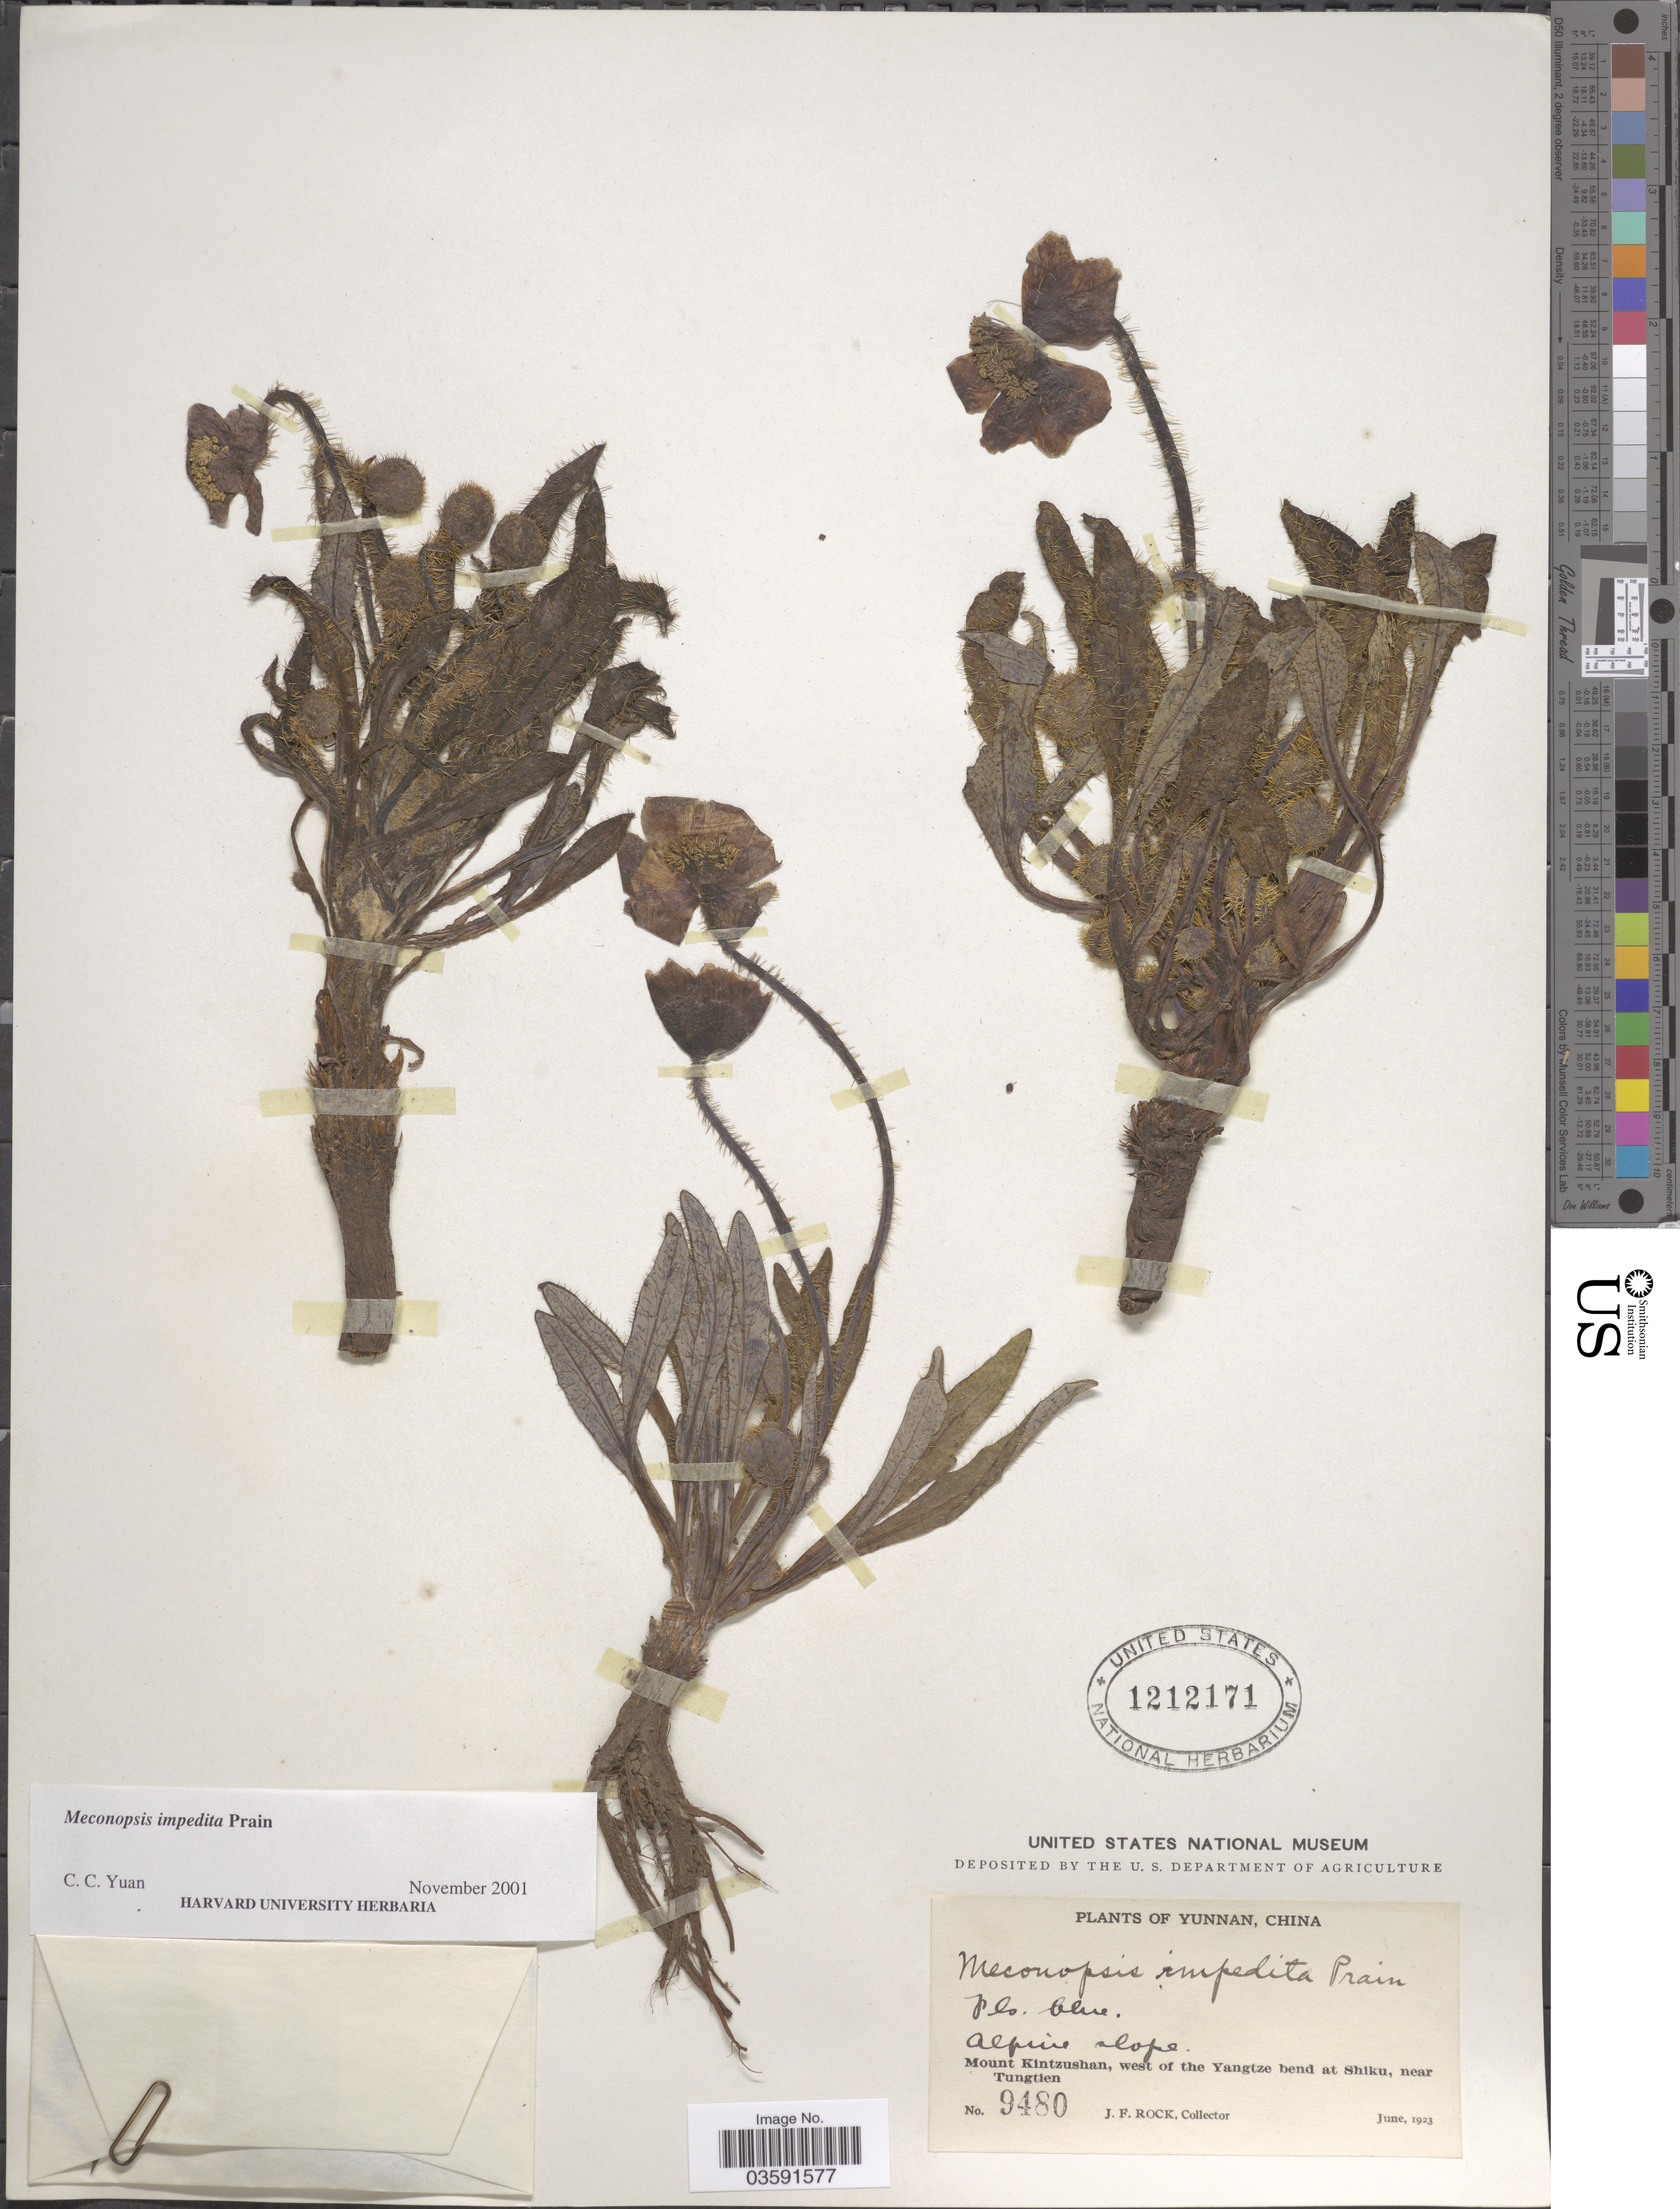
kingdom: Plantae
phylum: Tracheophyta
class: Magnoliopsida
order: Ranunculales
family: Papaveraceae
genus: Meconopsis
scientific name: Meconopsis impedita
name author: Prain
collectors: J. Rock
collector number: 9480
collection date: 1923-06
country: China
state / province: Yunnan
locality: Mount Kintzushan, west of the Yangtze bend at Shiku, near Tungtien.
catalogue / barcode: US 1212171